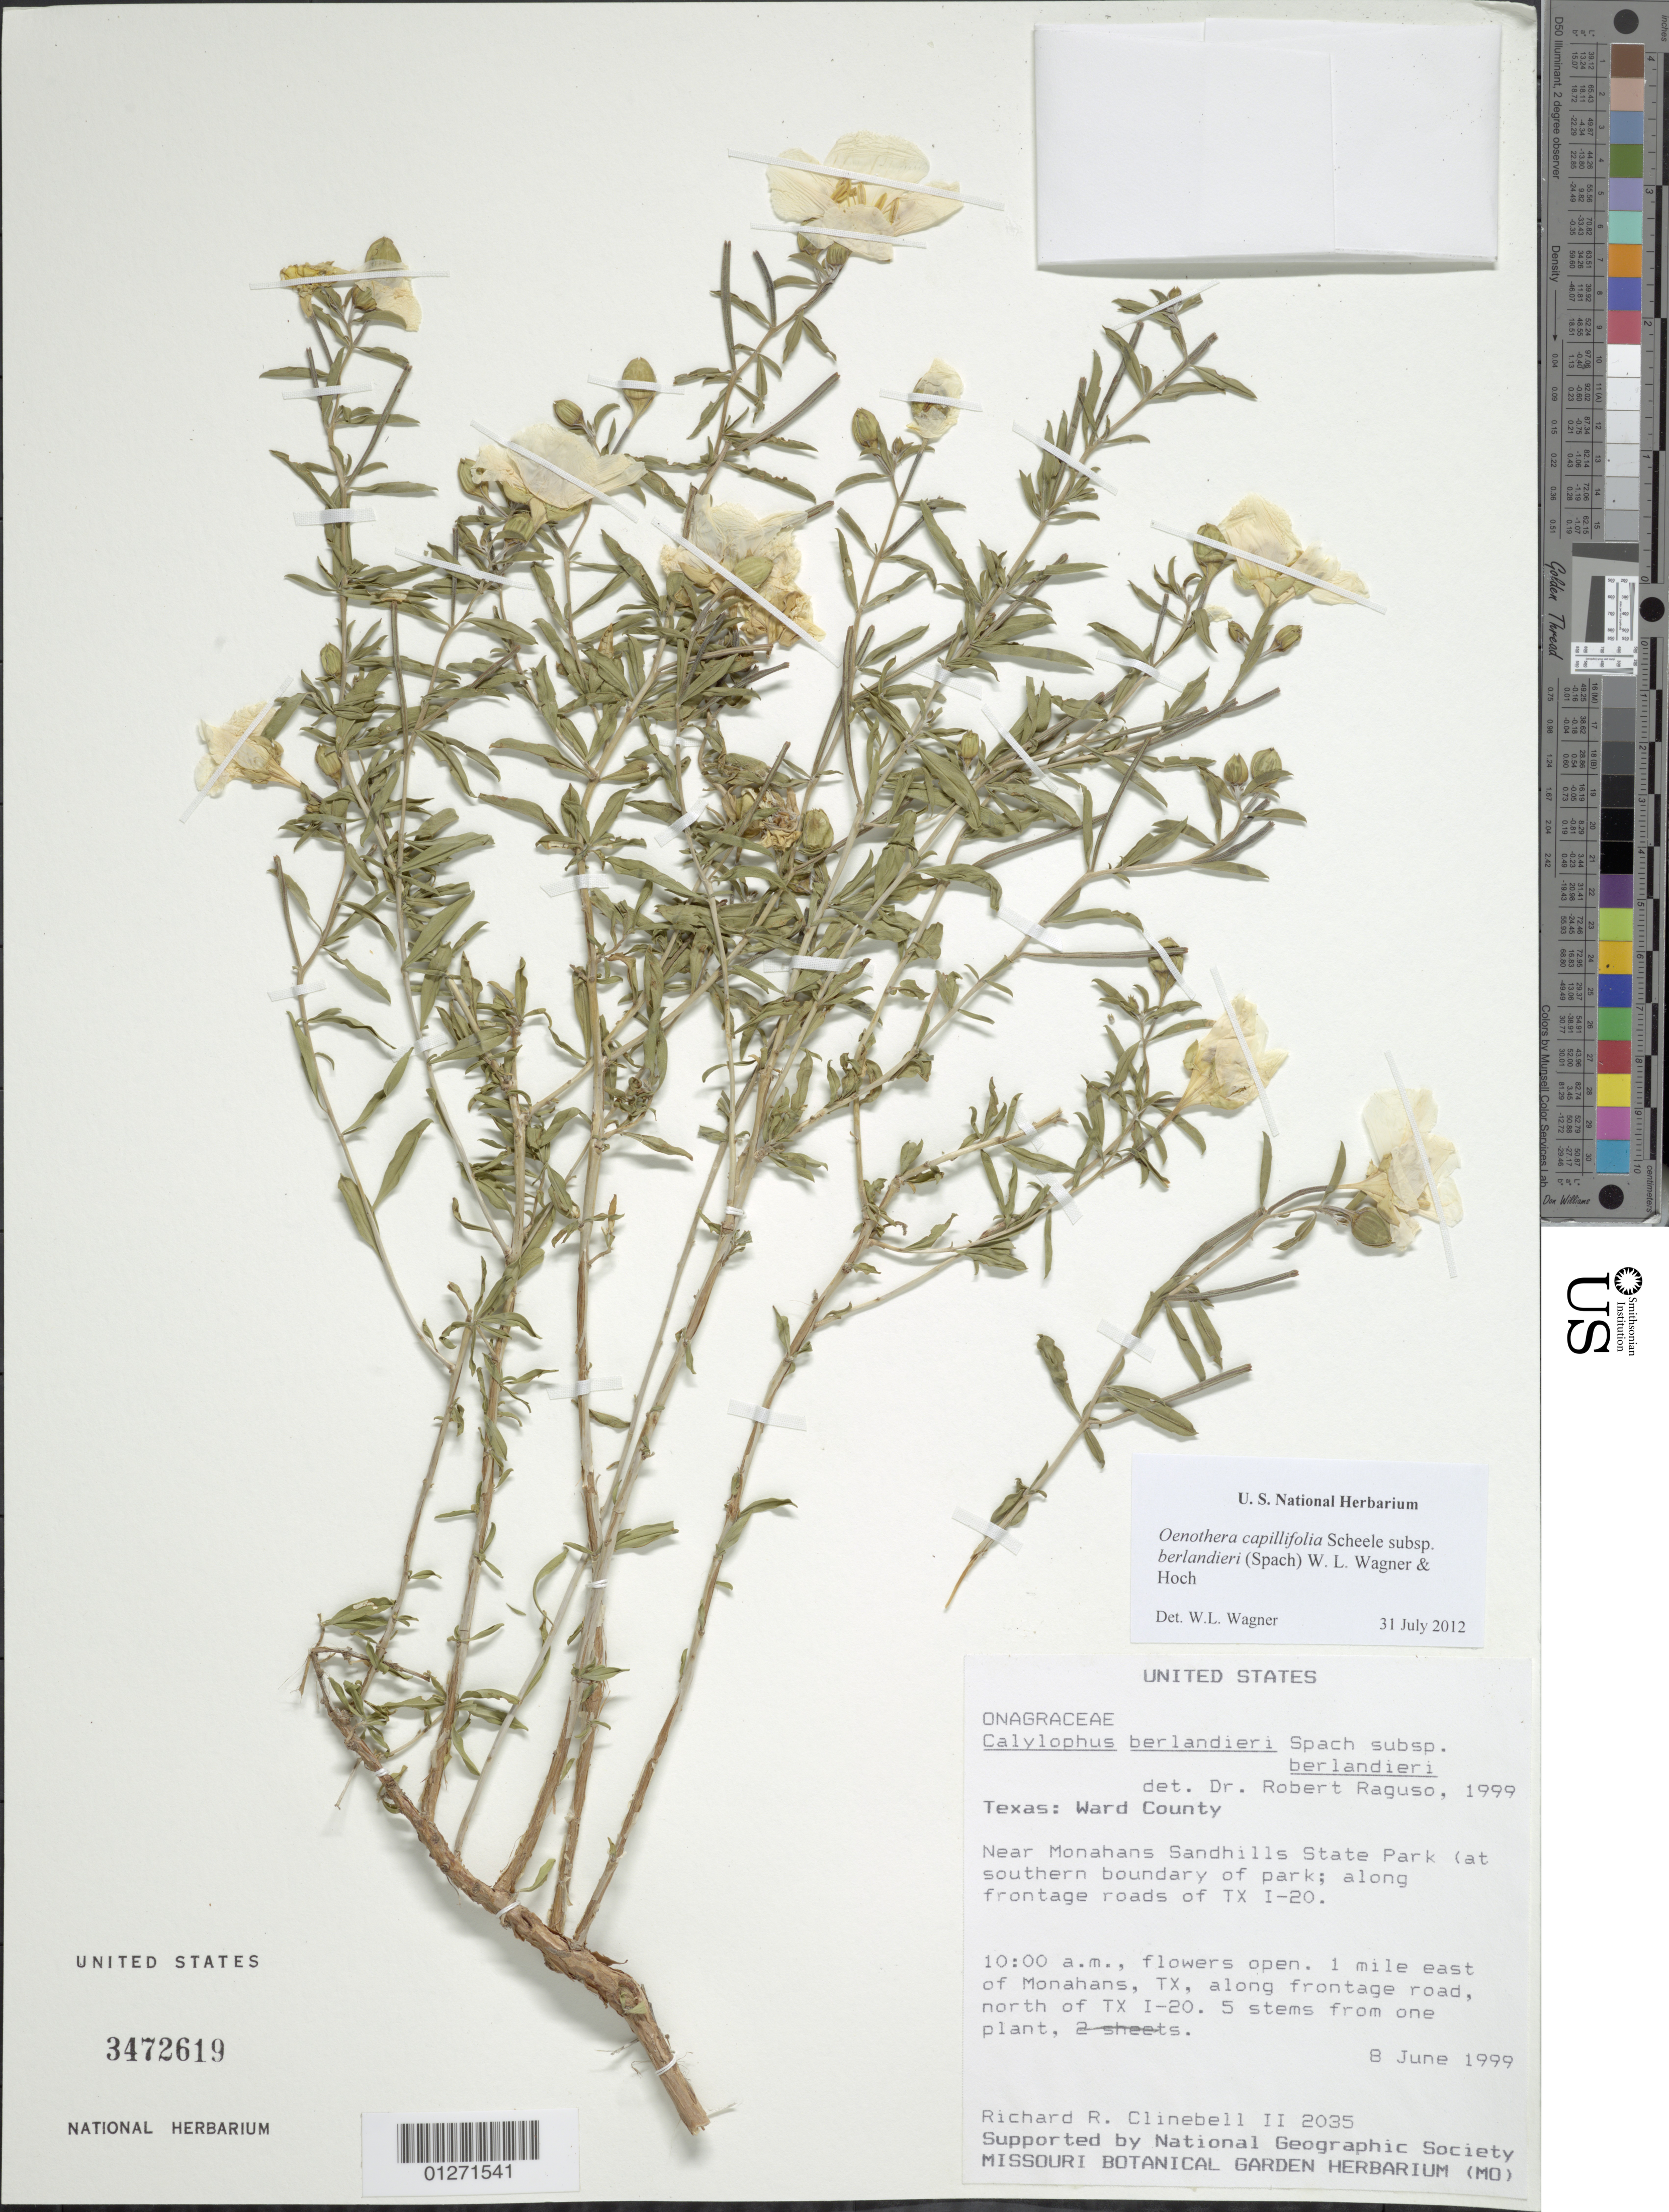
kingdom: Plantae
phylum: Tracheophyta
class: Magnoliopsida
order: Myrtales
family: Onagraceae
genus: Oenothera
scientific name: Oenothera capillifolia subsp. berlandieri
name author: (Spach) W.L. Wagner & Hoch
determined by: Wagner, W. L., (BOT), Smithsonian Institution - National Museum of Natural History (UNITED STATES)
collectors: R. Clinebell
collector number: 2035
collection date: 1999-06-08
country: United States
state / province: Texas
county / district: Ward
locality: Near Monahans Sandhills State Park, at southern boundary of park; along frontage roads of TX I-20.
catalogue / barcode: US 3472619